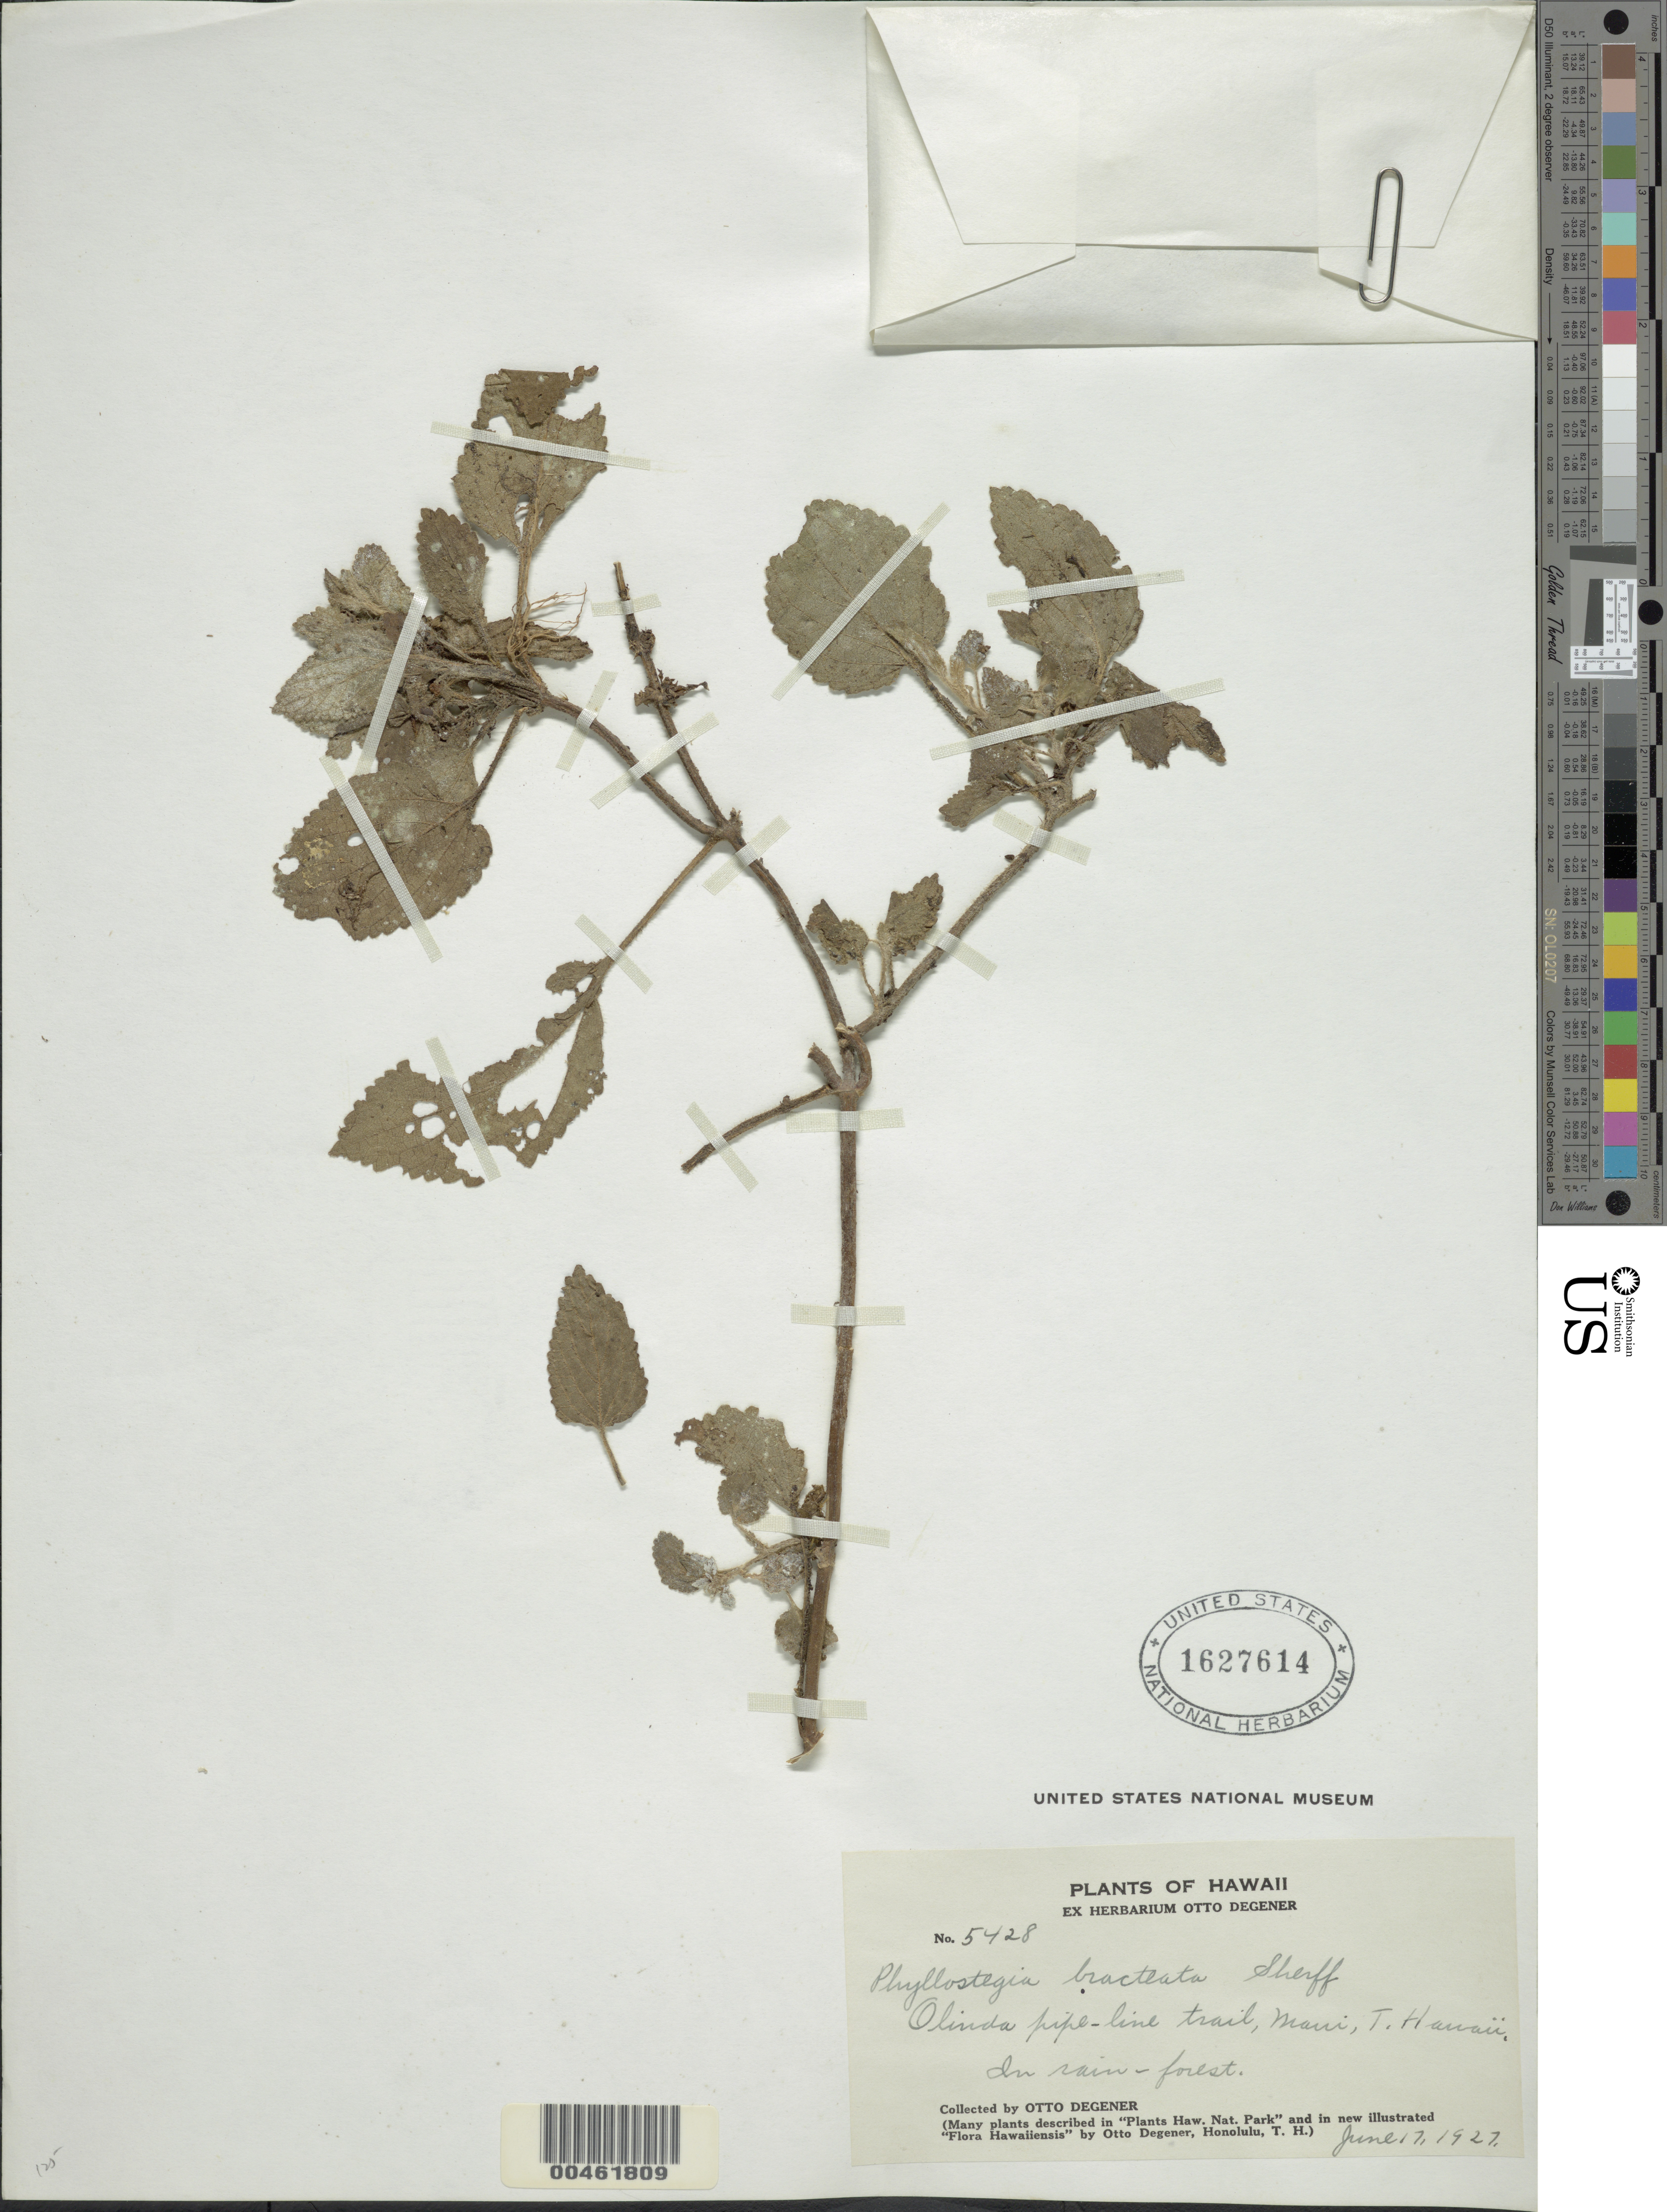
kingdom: Plantae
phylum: Tracheophyta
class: Magnoliopsida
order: Lamiales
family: Lamiaceae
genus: Phyllostegia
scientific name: Phyllostegia bracteata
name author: Sherff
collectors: O. Degener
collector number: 5428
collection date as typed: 17 Jun 1927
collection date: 1927-06-17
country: United States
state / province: Hawaii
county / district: Maui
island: Maui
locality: Olinda pipe-line trail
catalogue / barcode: US 1627614